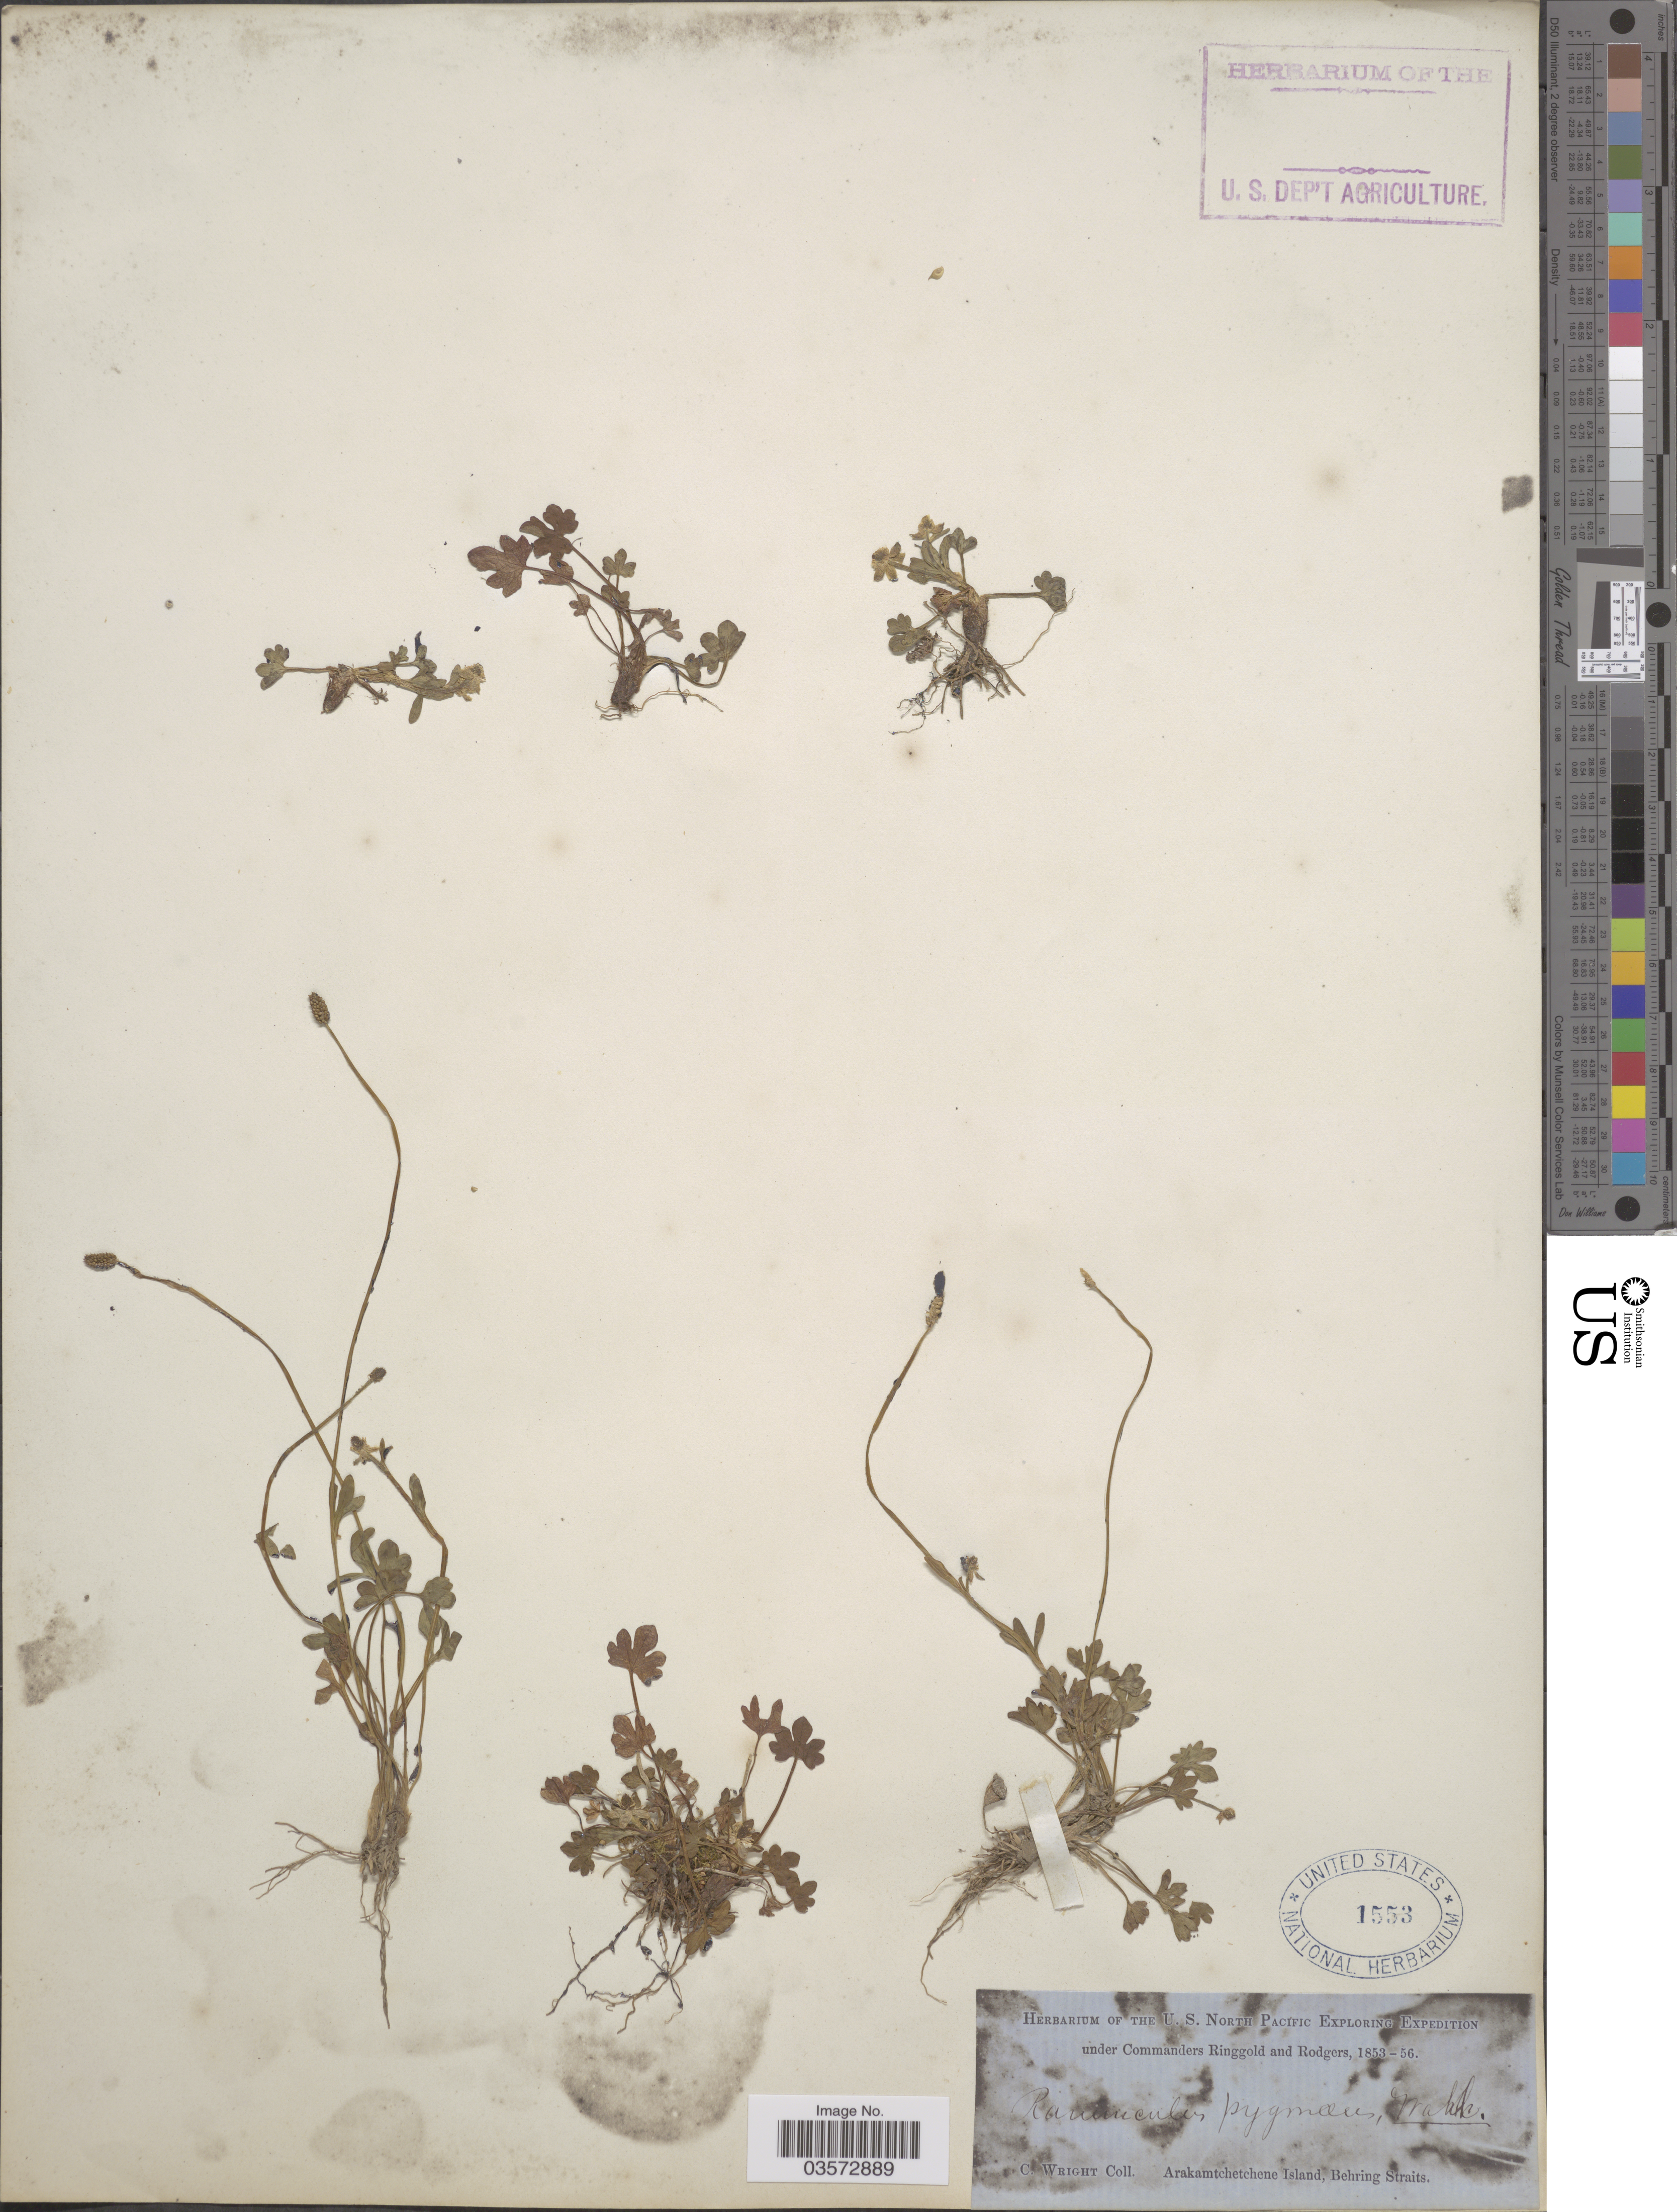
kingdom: Plantae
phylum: Tracheophyta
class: Magnoliopsida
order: Ranunculales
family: Ranunculaceae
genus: Ranunculus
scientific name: Ranunculus pygmaeus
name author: Wahlenb.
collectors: C. Wright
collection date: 1853/1856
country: Russian Federation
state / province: Kamchatka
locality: Arakamtchetchene Island, Behring Straits.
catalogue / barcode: US 1553